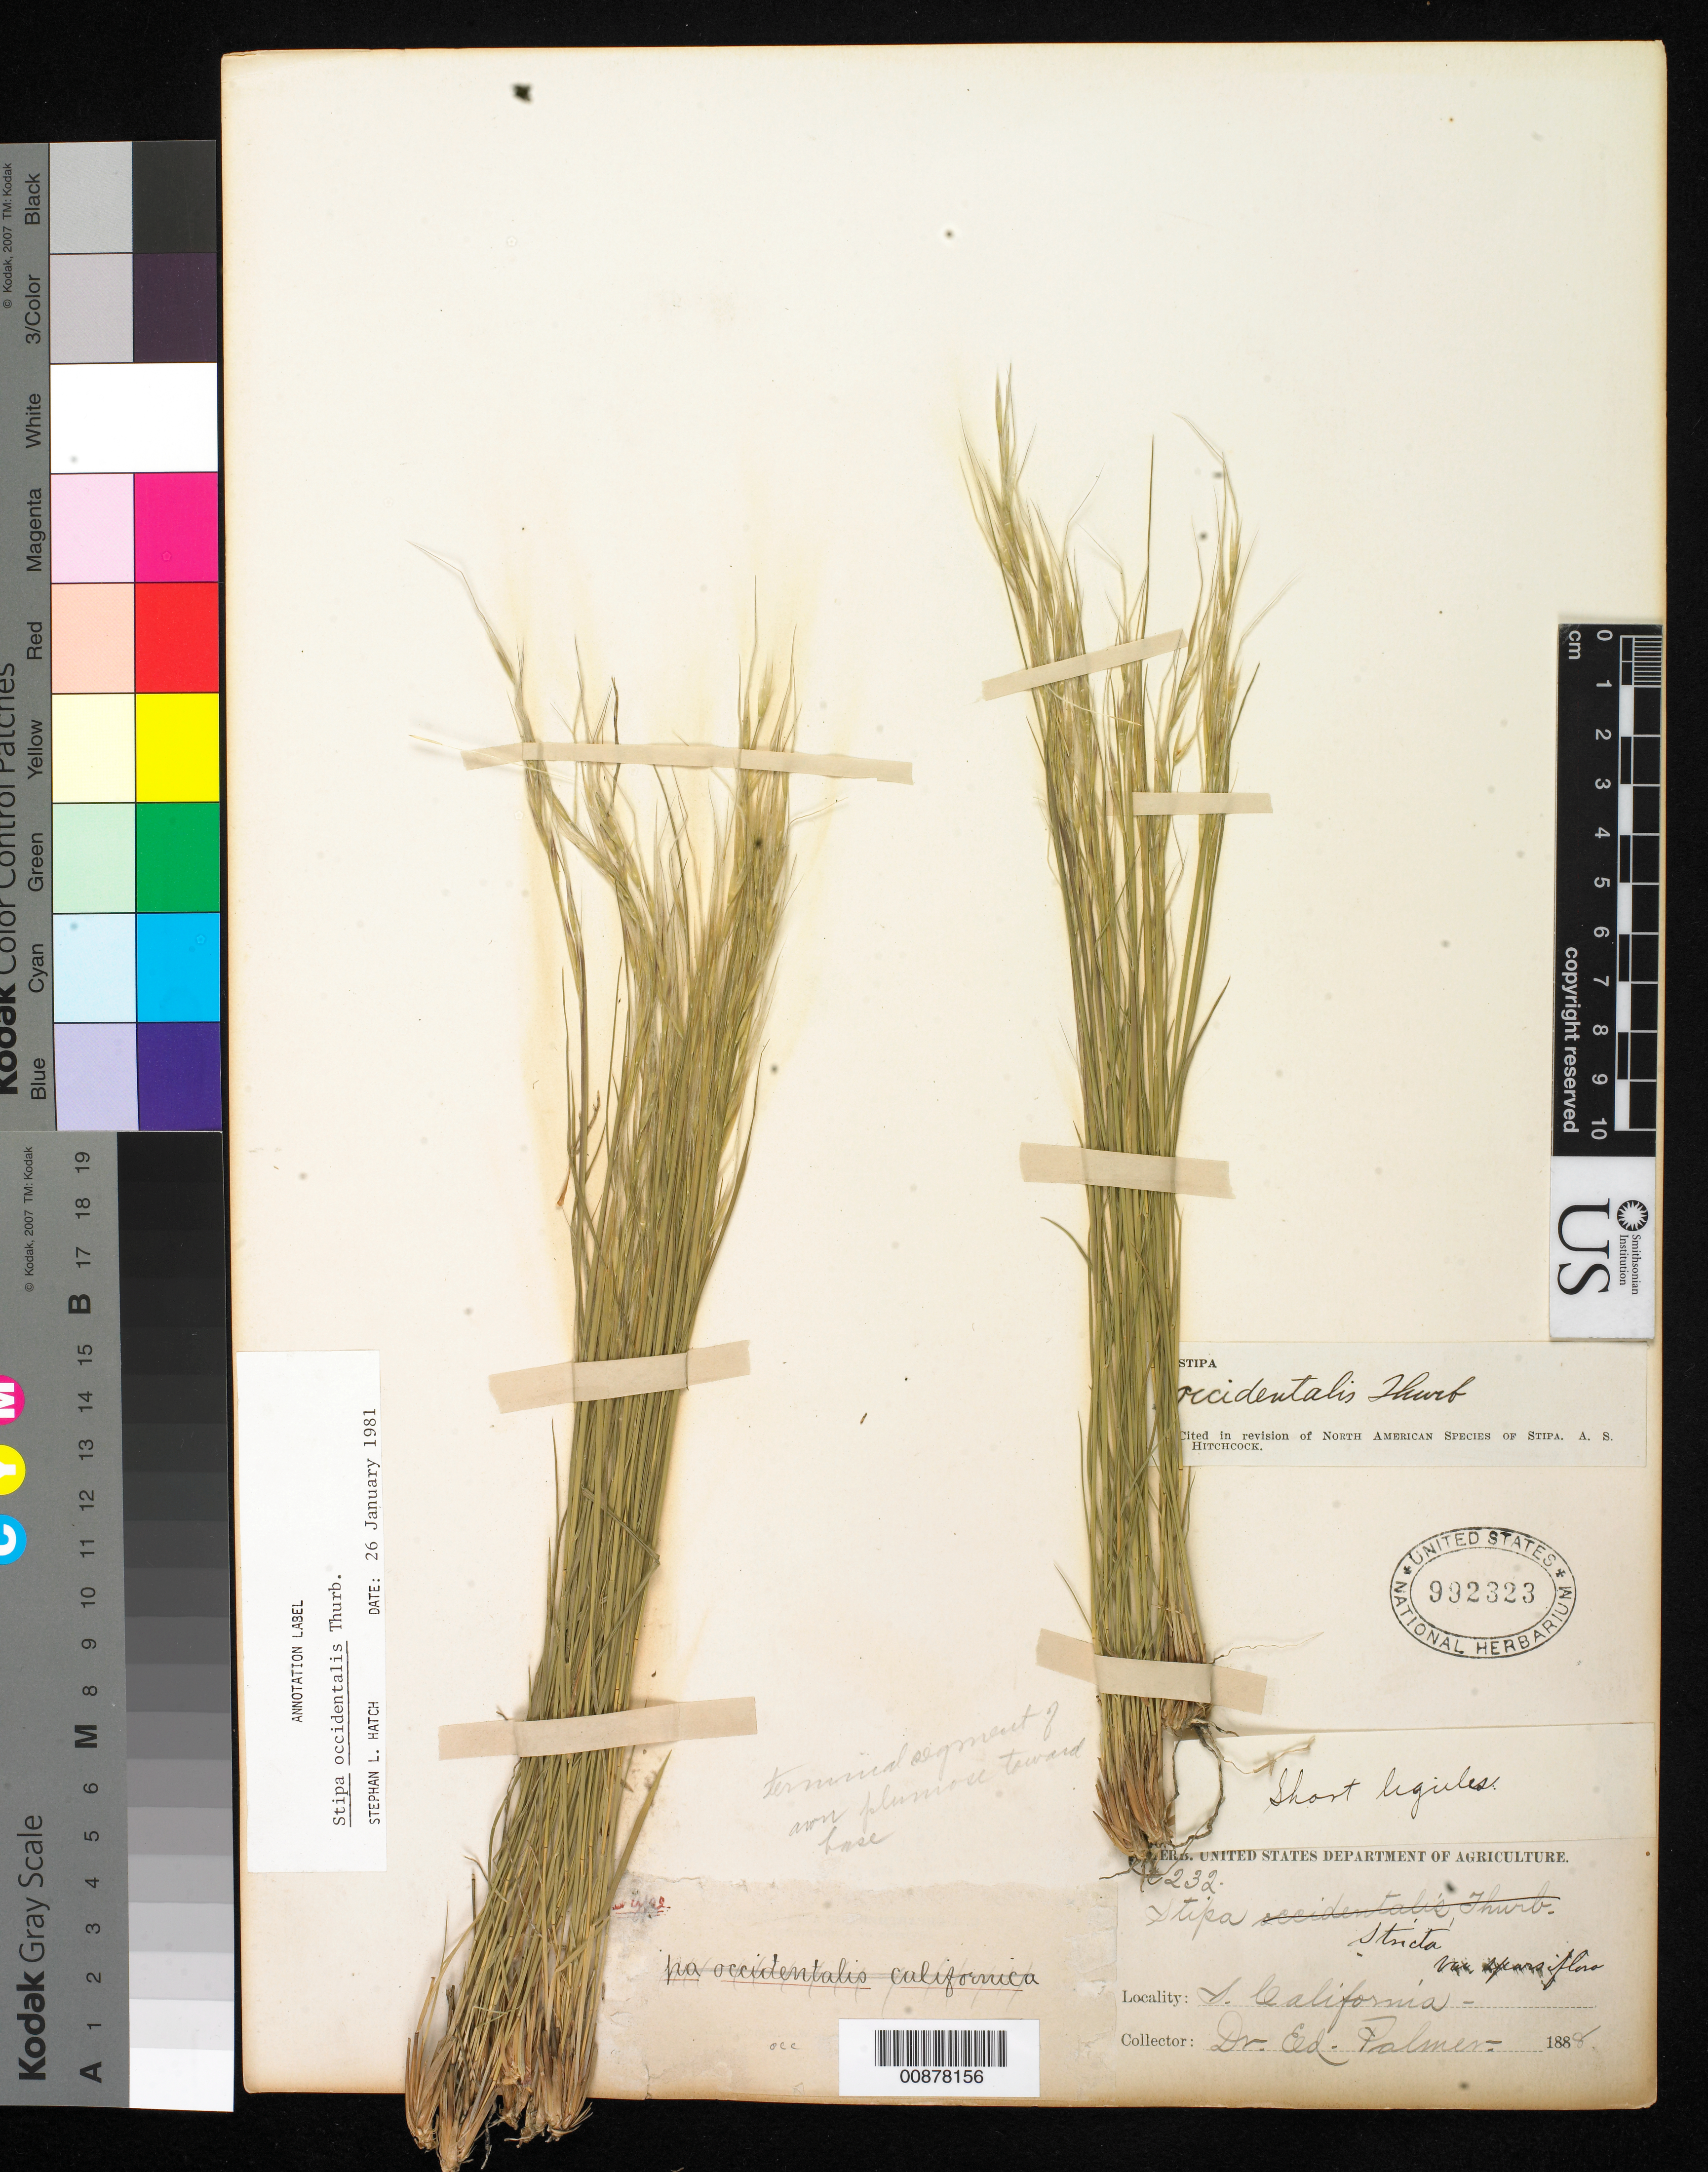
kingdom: Plantae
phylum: Tracheophyta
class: Liliopsida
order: Poales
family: Poaceae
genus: Eriocoma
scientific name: Eriocoma occidentalis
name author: (Thurb. ex S. Watson) Romasch.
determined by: Poaceae Reorganization Project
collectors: E. Palmer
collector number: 232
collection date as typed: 1888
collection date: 1888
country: United States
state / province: California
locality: S. California.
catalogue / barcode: US 992323